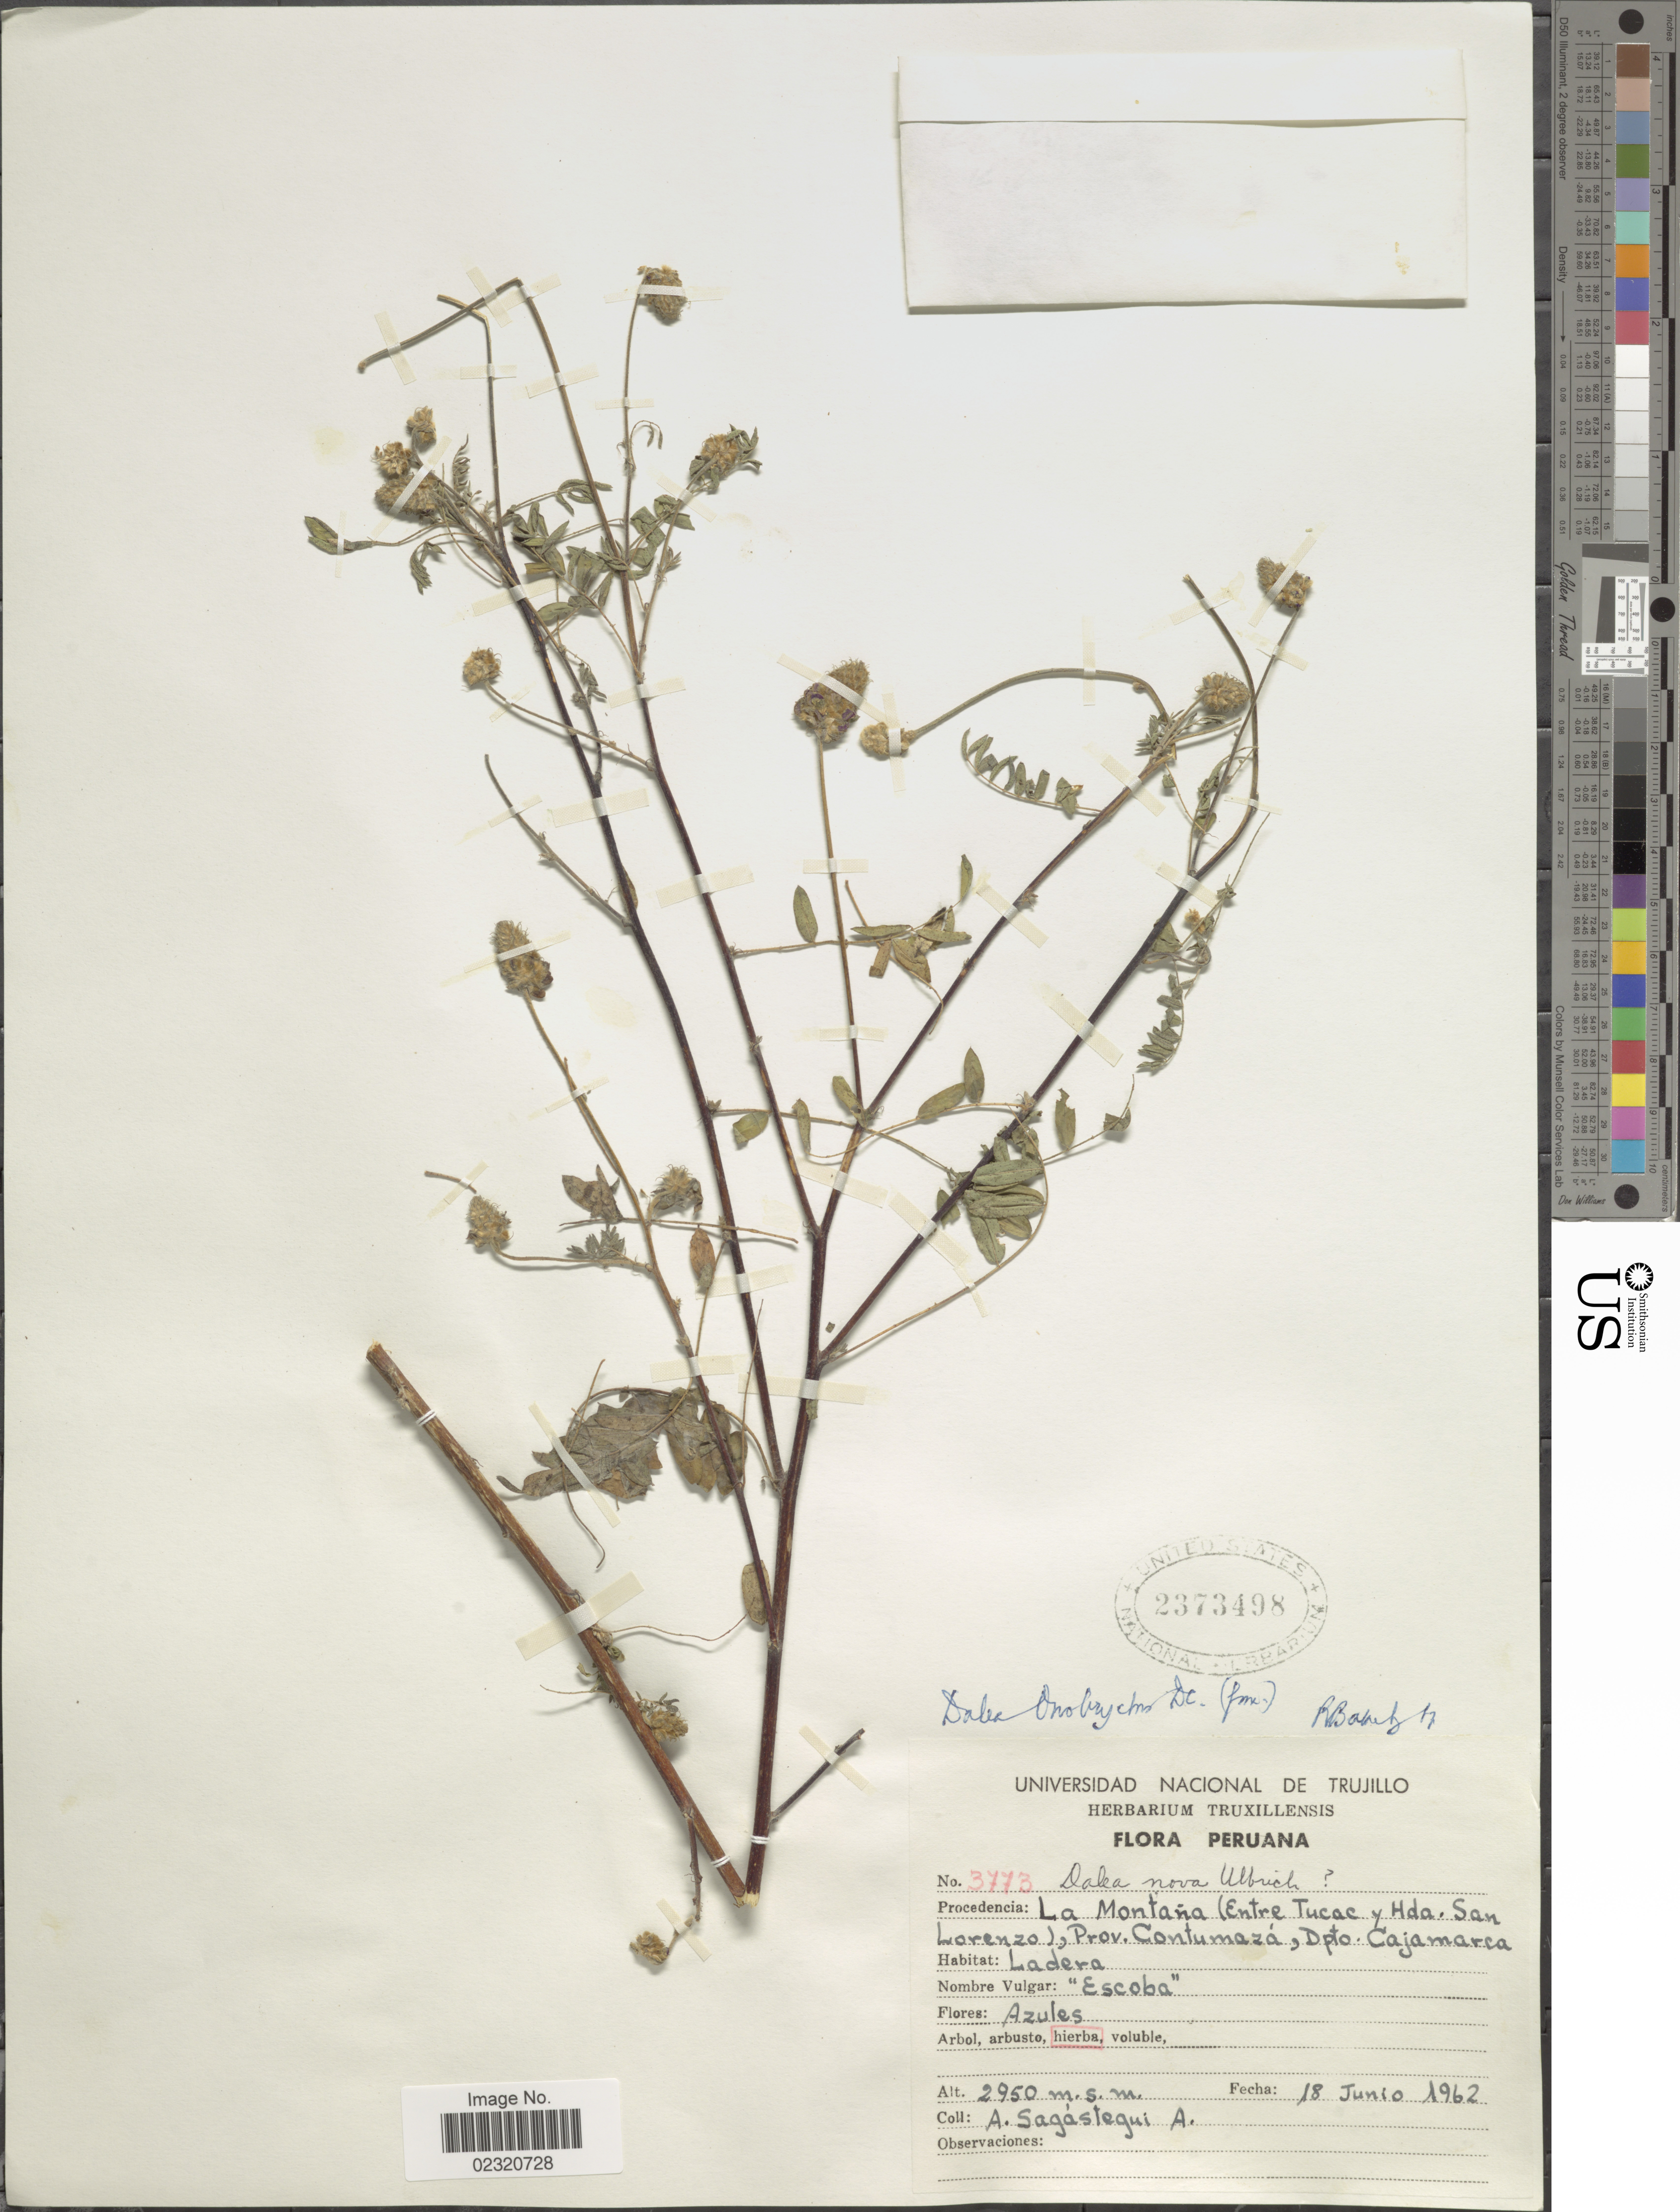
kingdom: Plantae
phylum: Tracheophyta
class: Magnoliopsida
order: Fabales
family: Fabaceae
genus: Dalea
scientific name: Dalea onobrychis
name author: DC.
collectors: A. Sagástegui A.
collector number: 3773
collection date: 1962-06-18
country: Peru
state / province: Cajamarca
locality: La Montana (Entre Tucac y Hda. San Lorenzo), Prov. Contumaza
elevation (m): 2950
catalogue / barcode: US 2373498